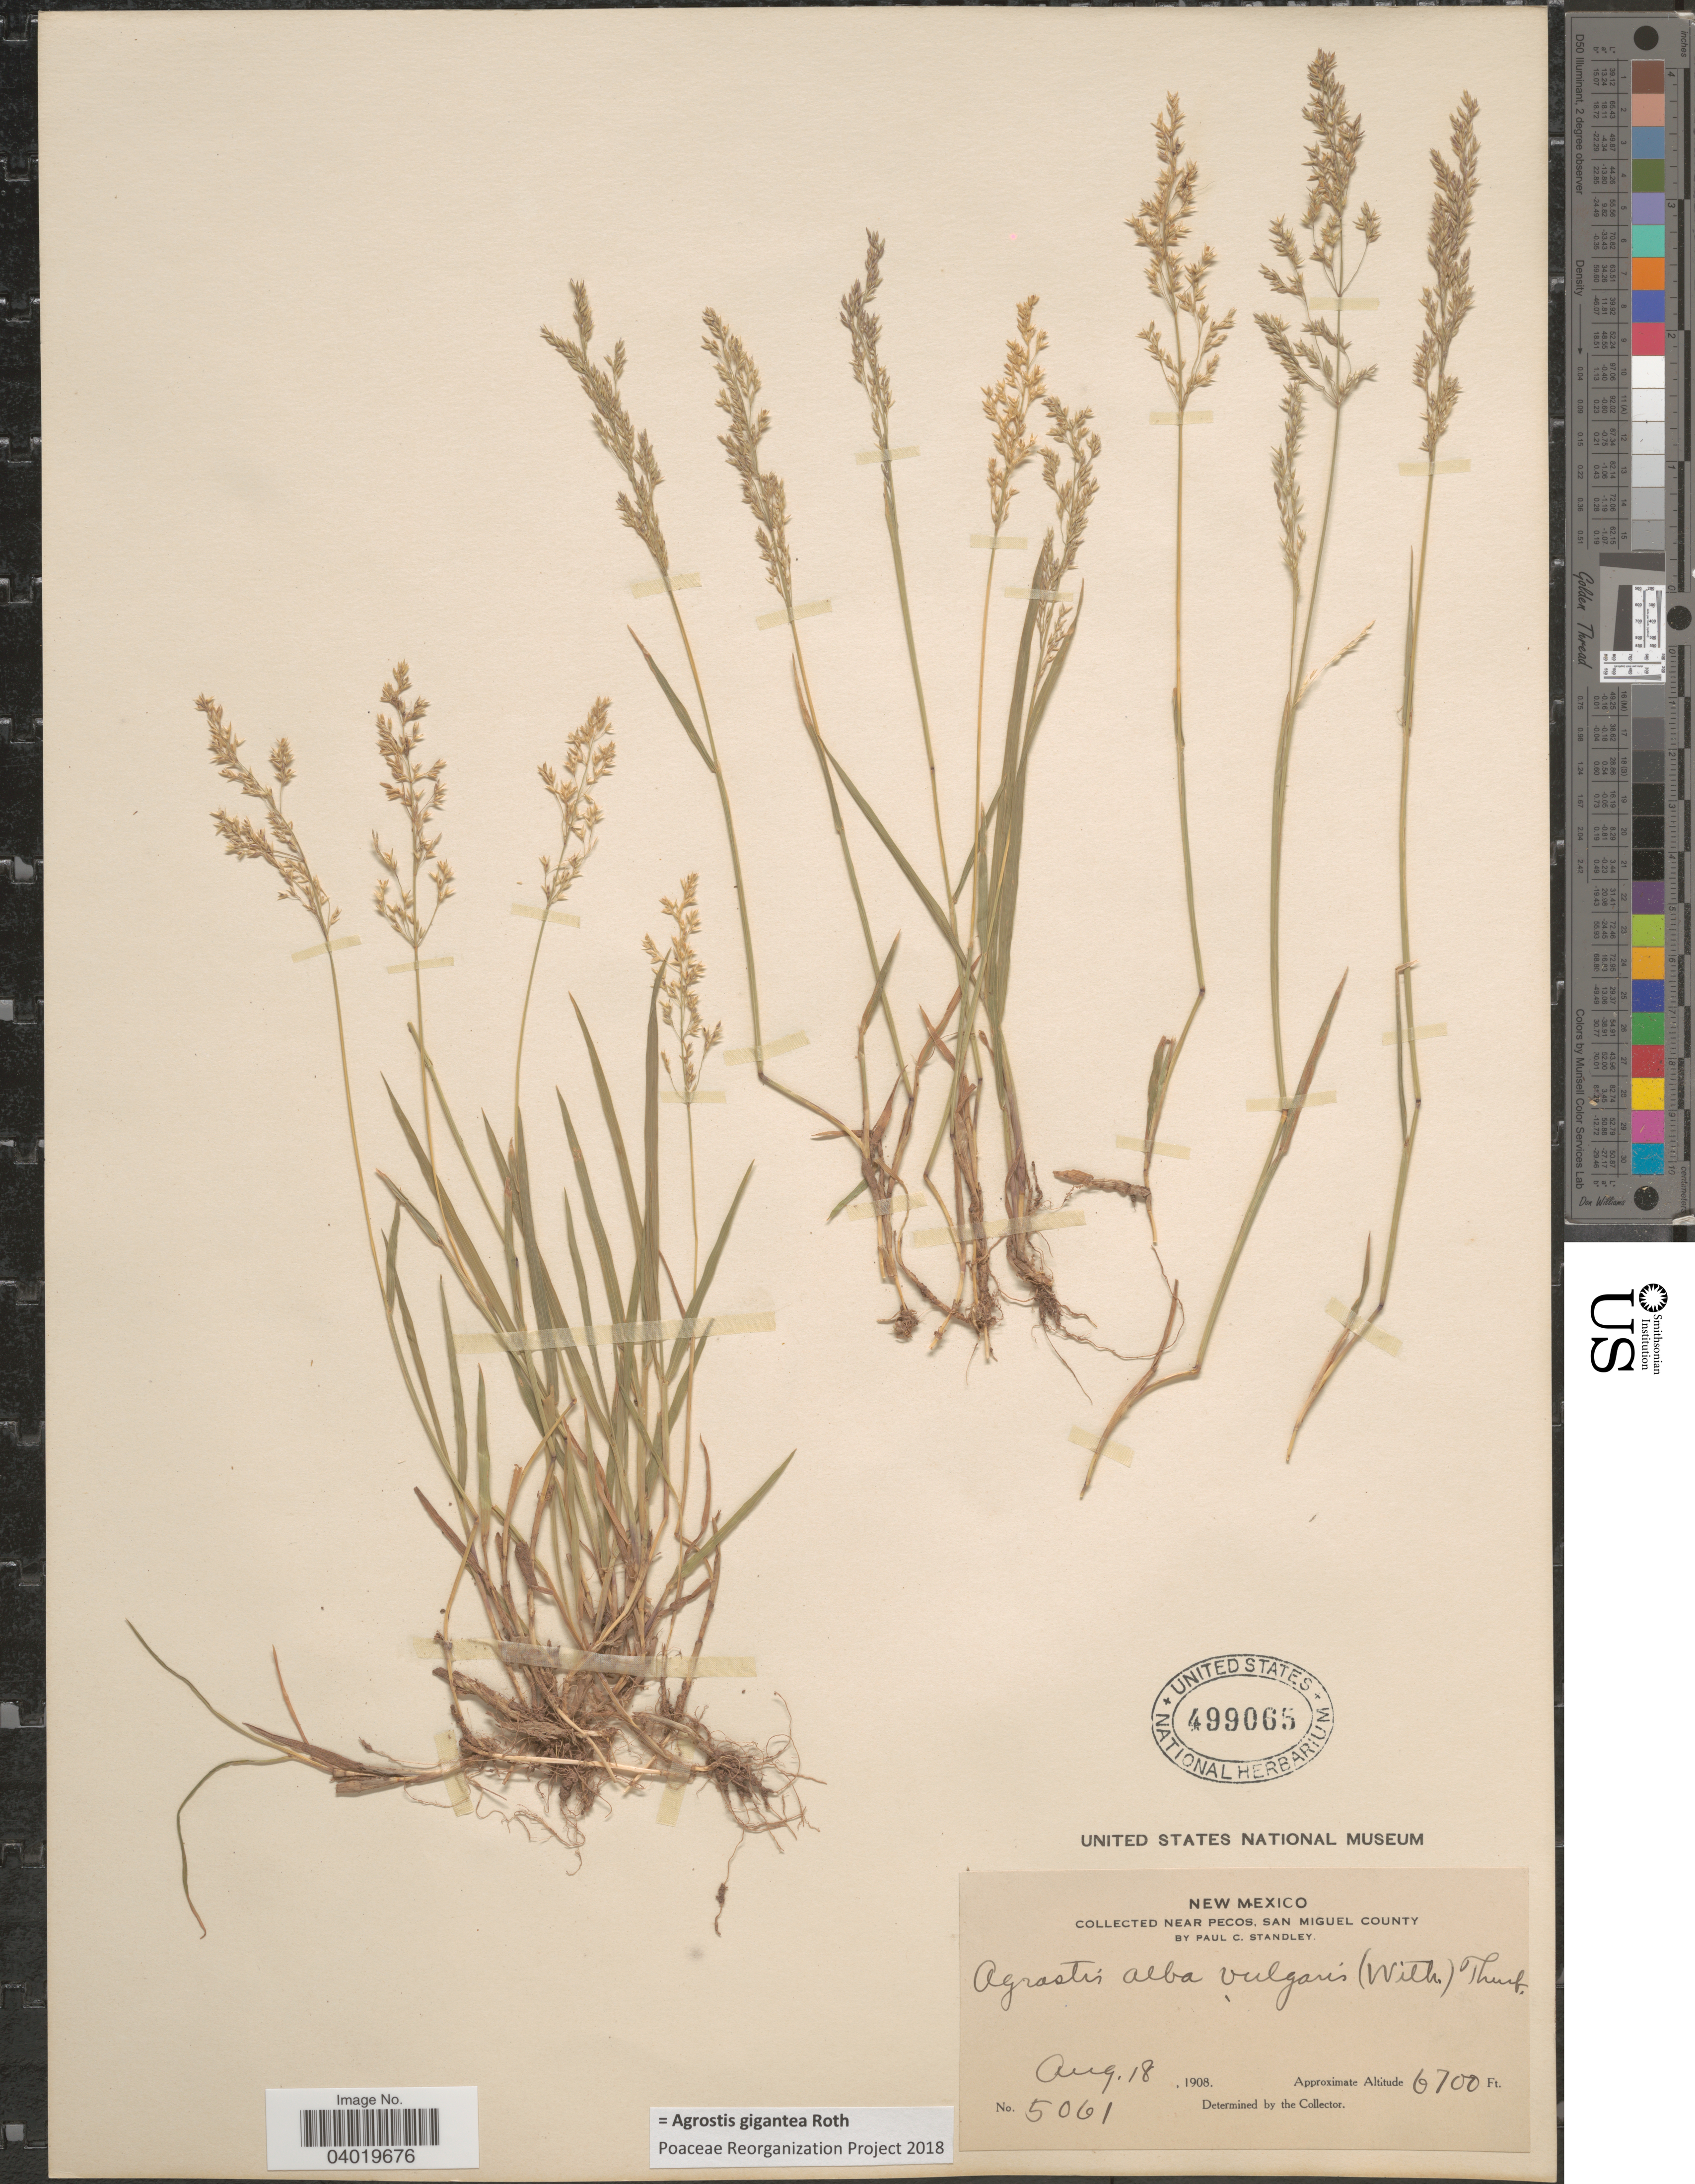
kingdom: Plantae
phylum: Tracheophyta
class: Liliopsida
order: Poales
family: Poaceae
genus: Agrostis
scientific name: Agrostis gigantea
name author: Roth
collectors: P. C. Standley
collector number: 5061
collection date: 1908-08-18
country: United States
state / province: New Mexico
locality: Near Pecos, San Miguel County.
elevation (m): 2042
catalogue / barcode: US 499065